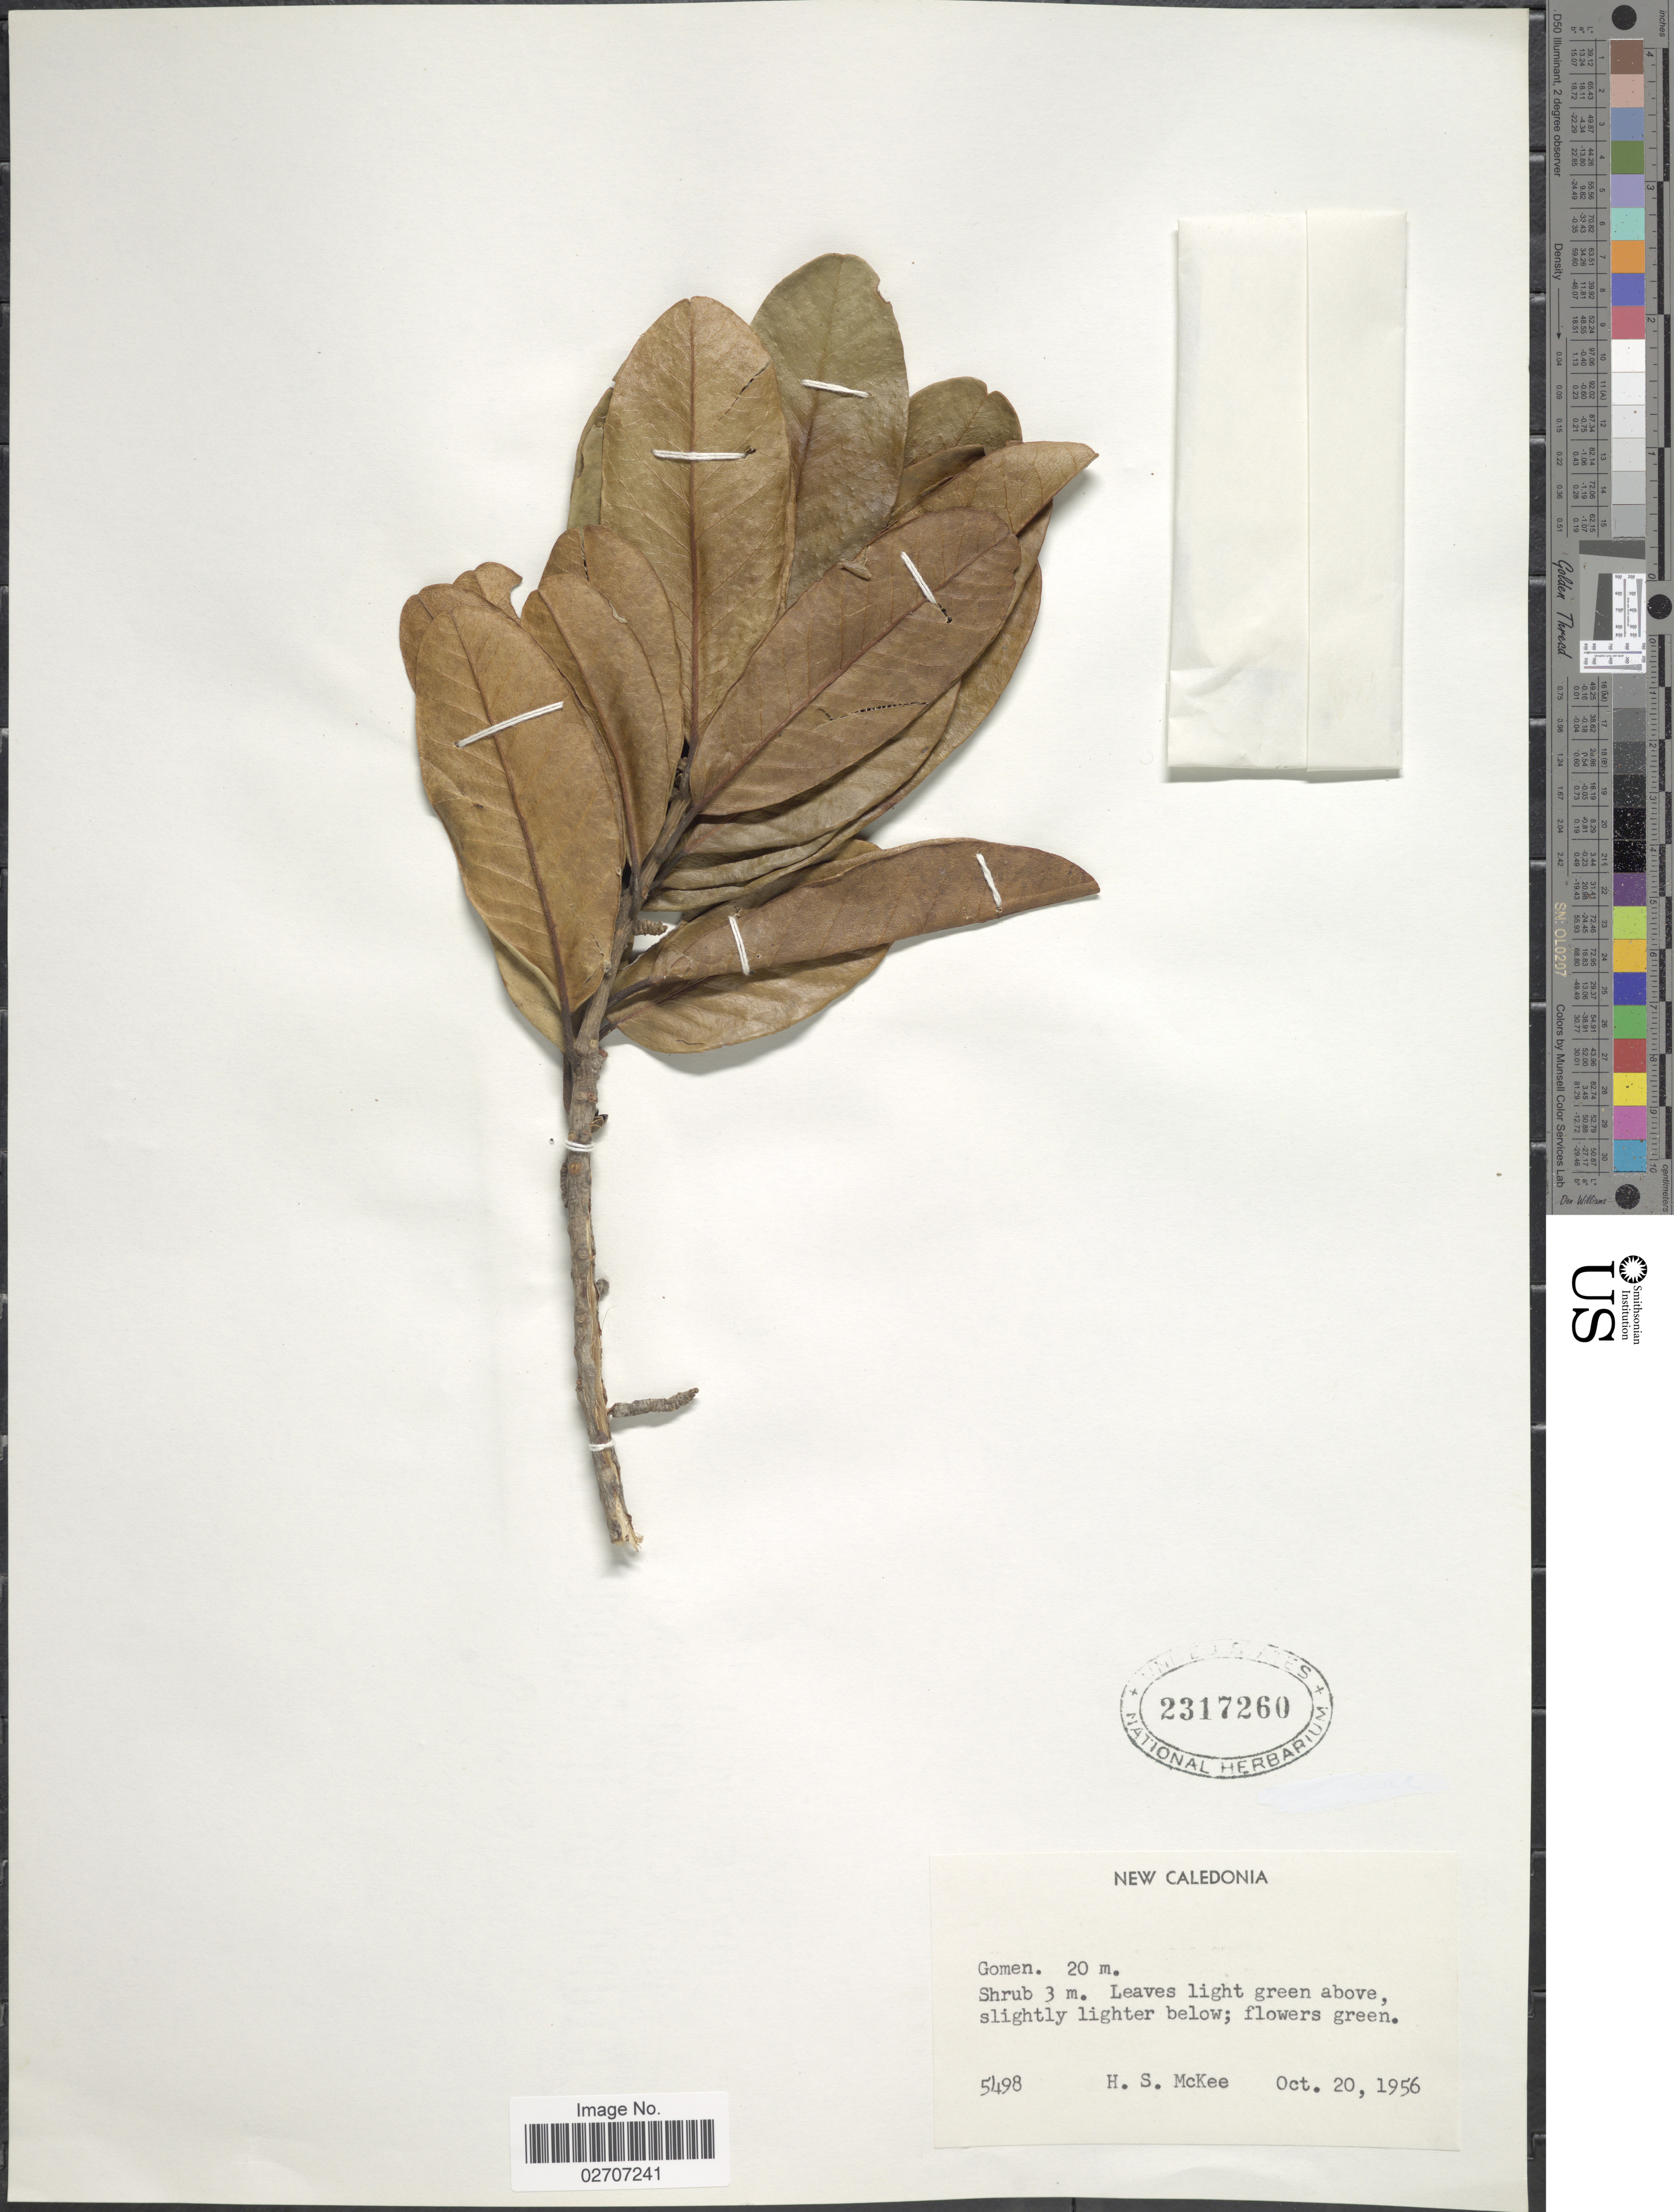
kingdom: Plantae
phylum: Tracheophyta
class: Magnoliopsida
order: Ericales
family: Sapotaceae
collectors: H. S. McKee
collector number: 5498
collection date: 1956-10-20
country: New Caledonia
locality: New Caledonia. Gomen.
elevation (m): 20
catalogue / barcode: US 2317260